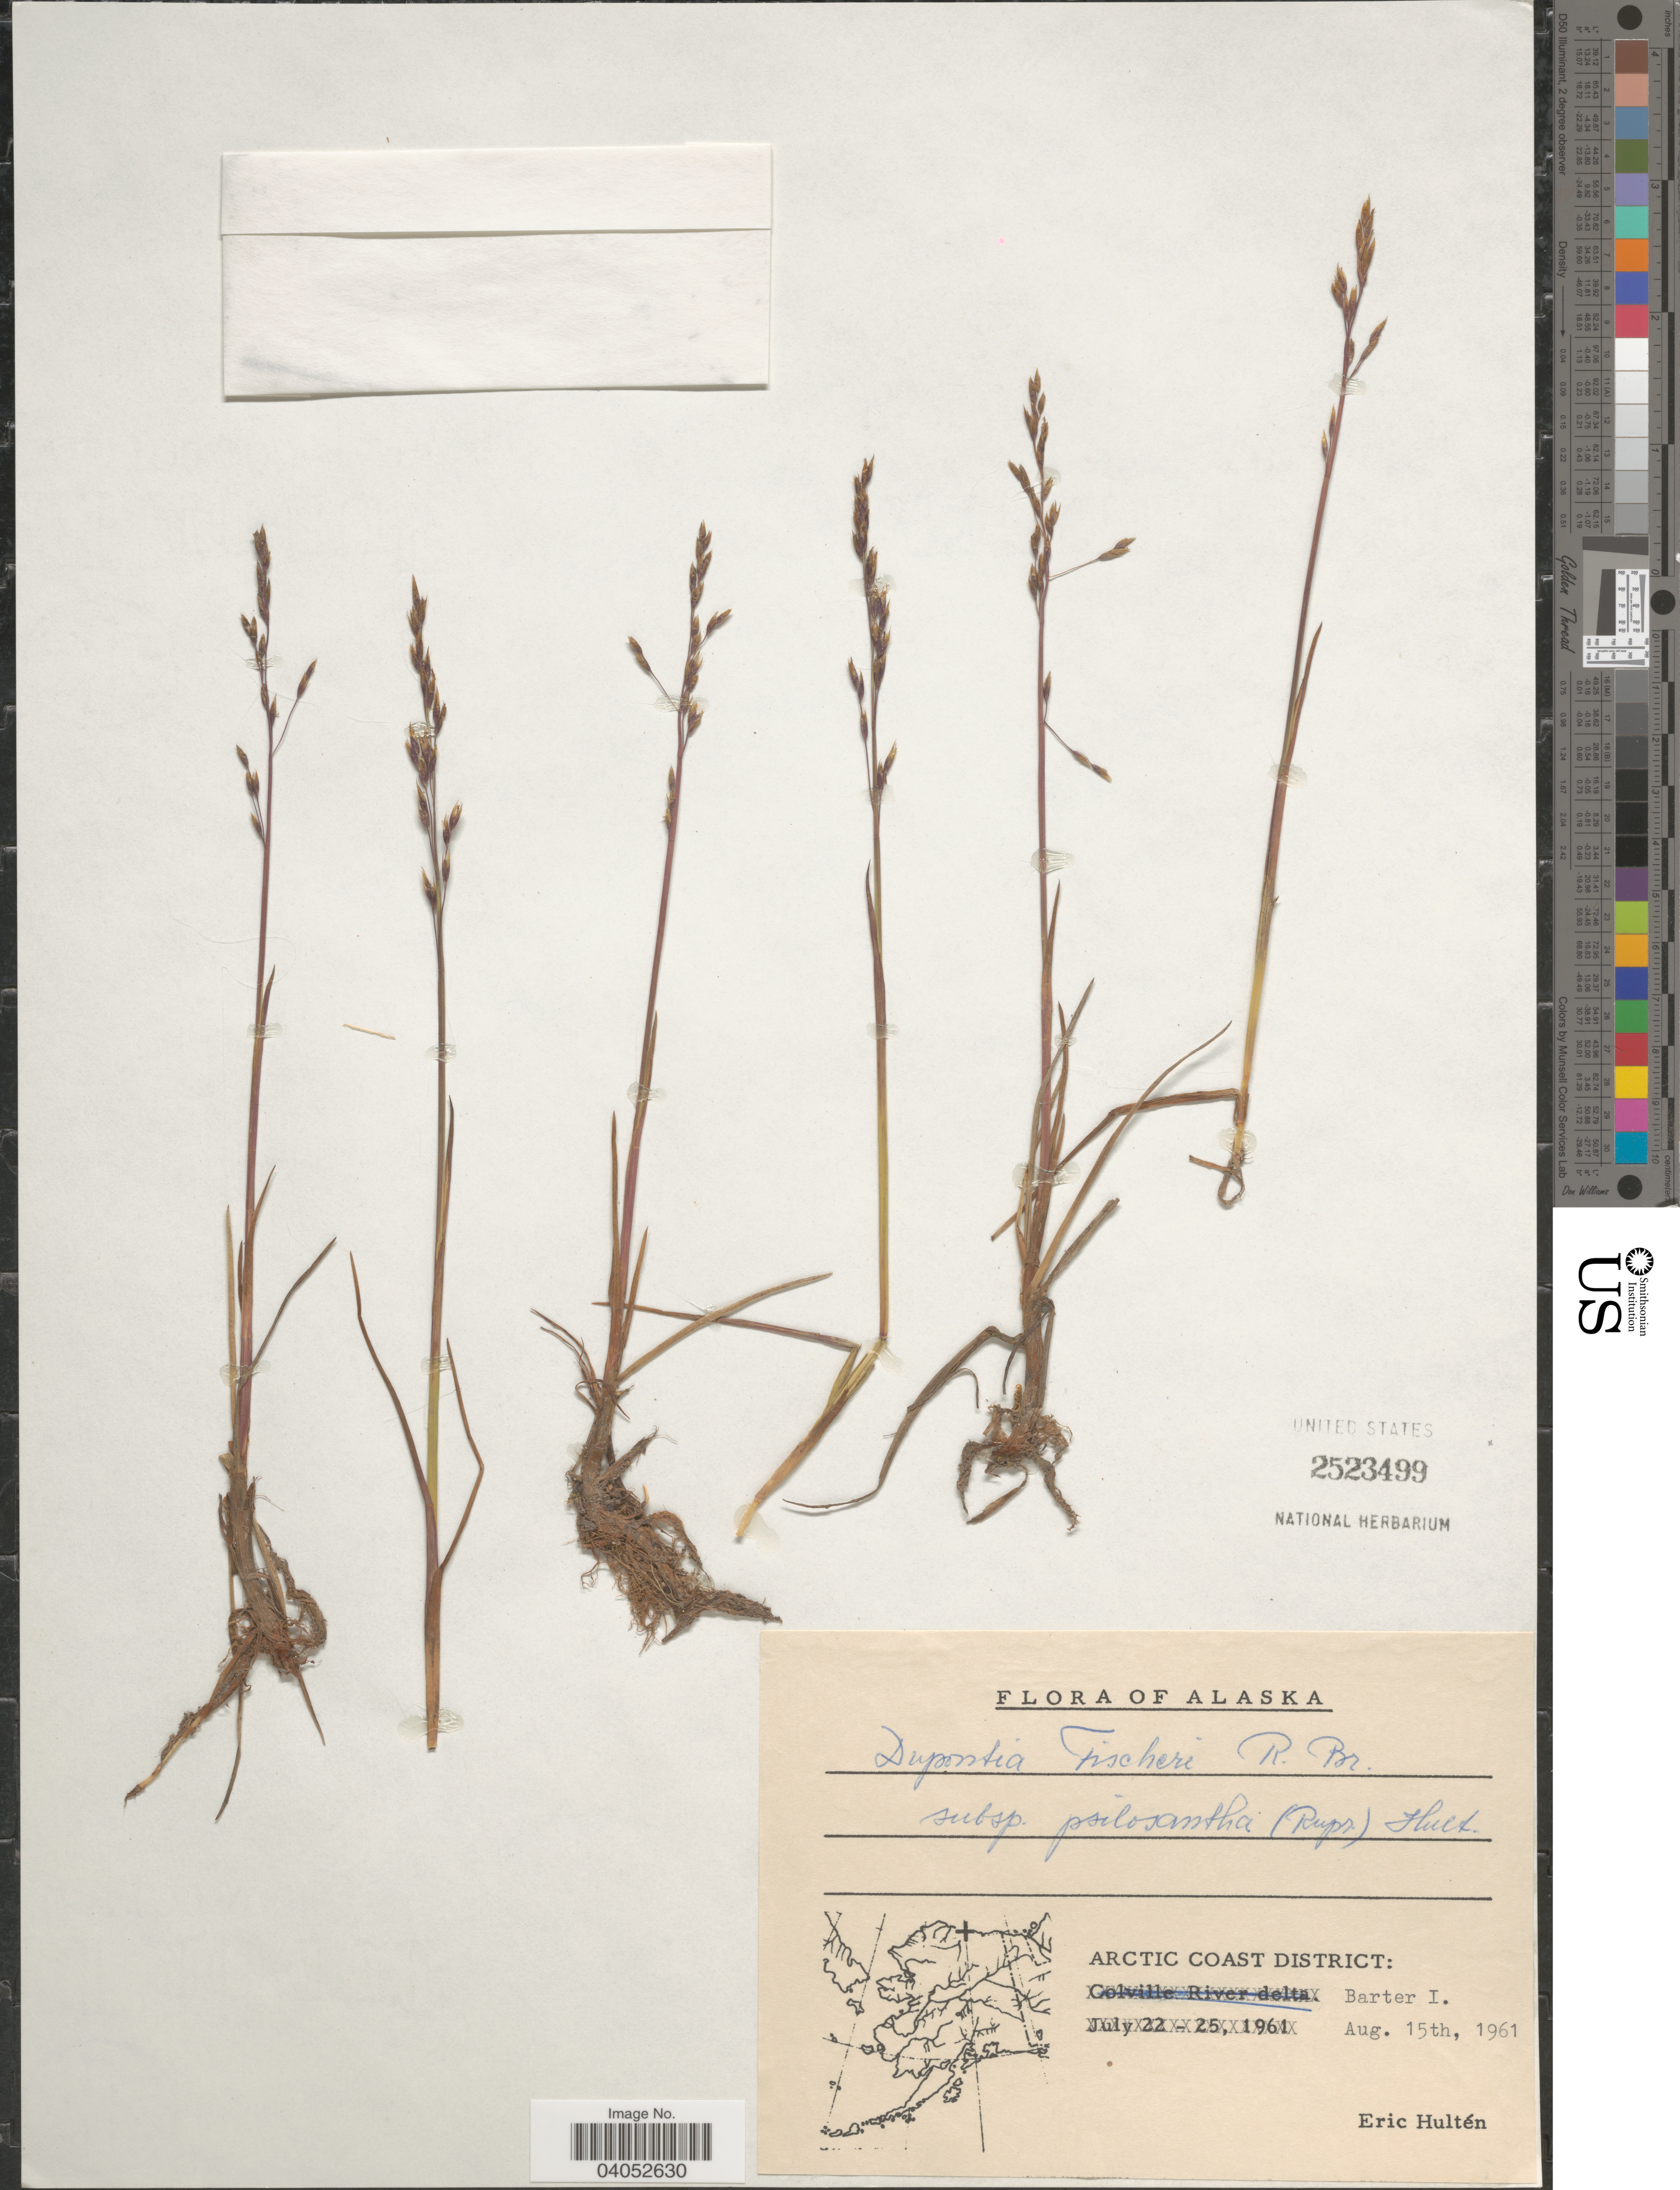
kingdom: Plantae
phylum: Tracheophyta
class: Liliopsida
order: Poales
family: Poaceae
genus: Dupontia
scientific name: Dupontia fisheri subsp. psilosantha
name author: (Rupr.) Hultén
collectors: E. G. Hultén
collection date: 1961-08-15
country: United States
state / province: Alaska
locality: Arctic Coast District: Barter I.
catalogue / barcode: US 2523499